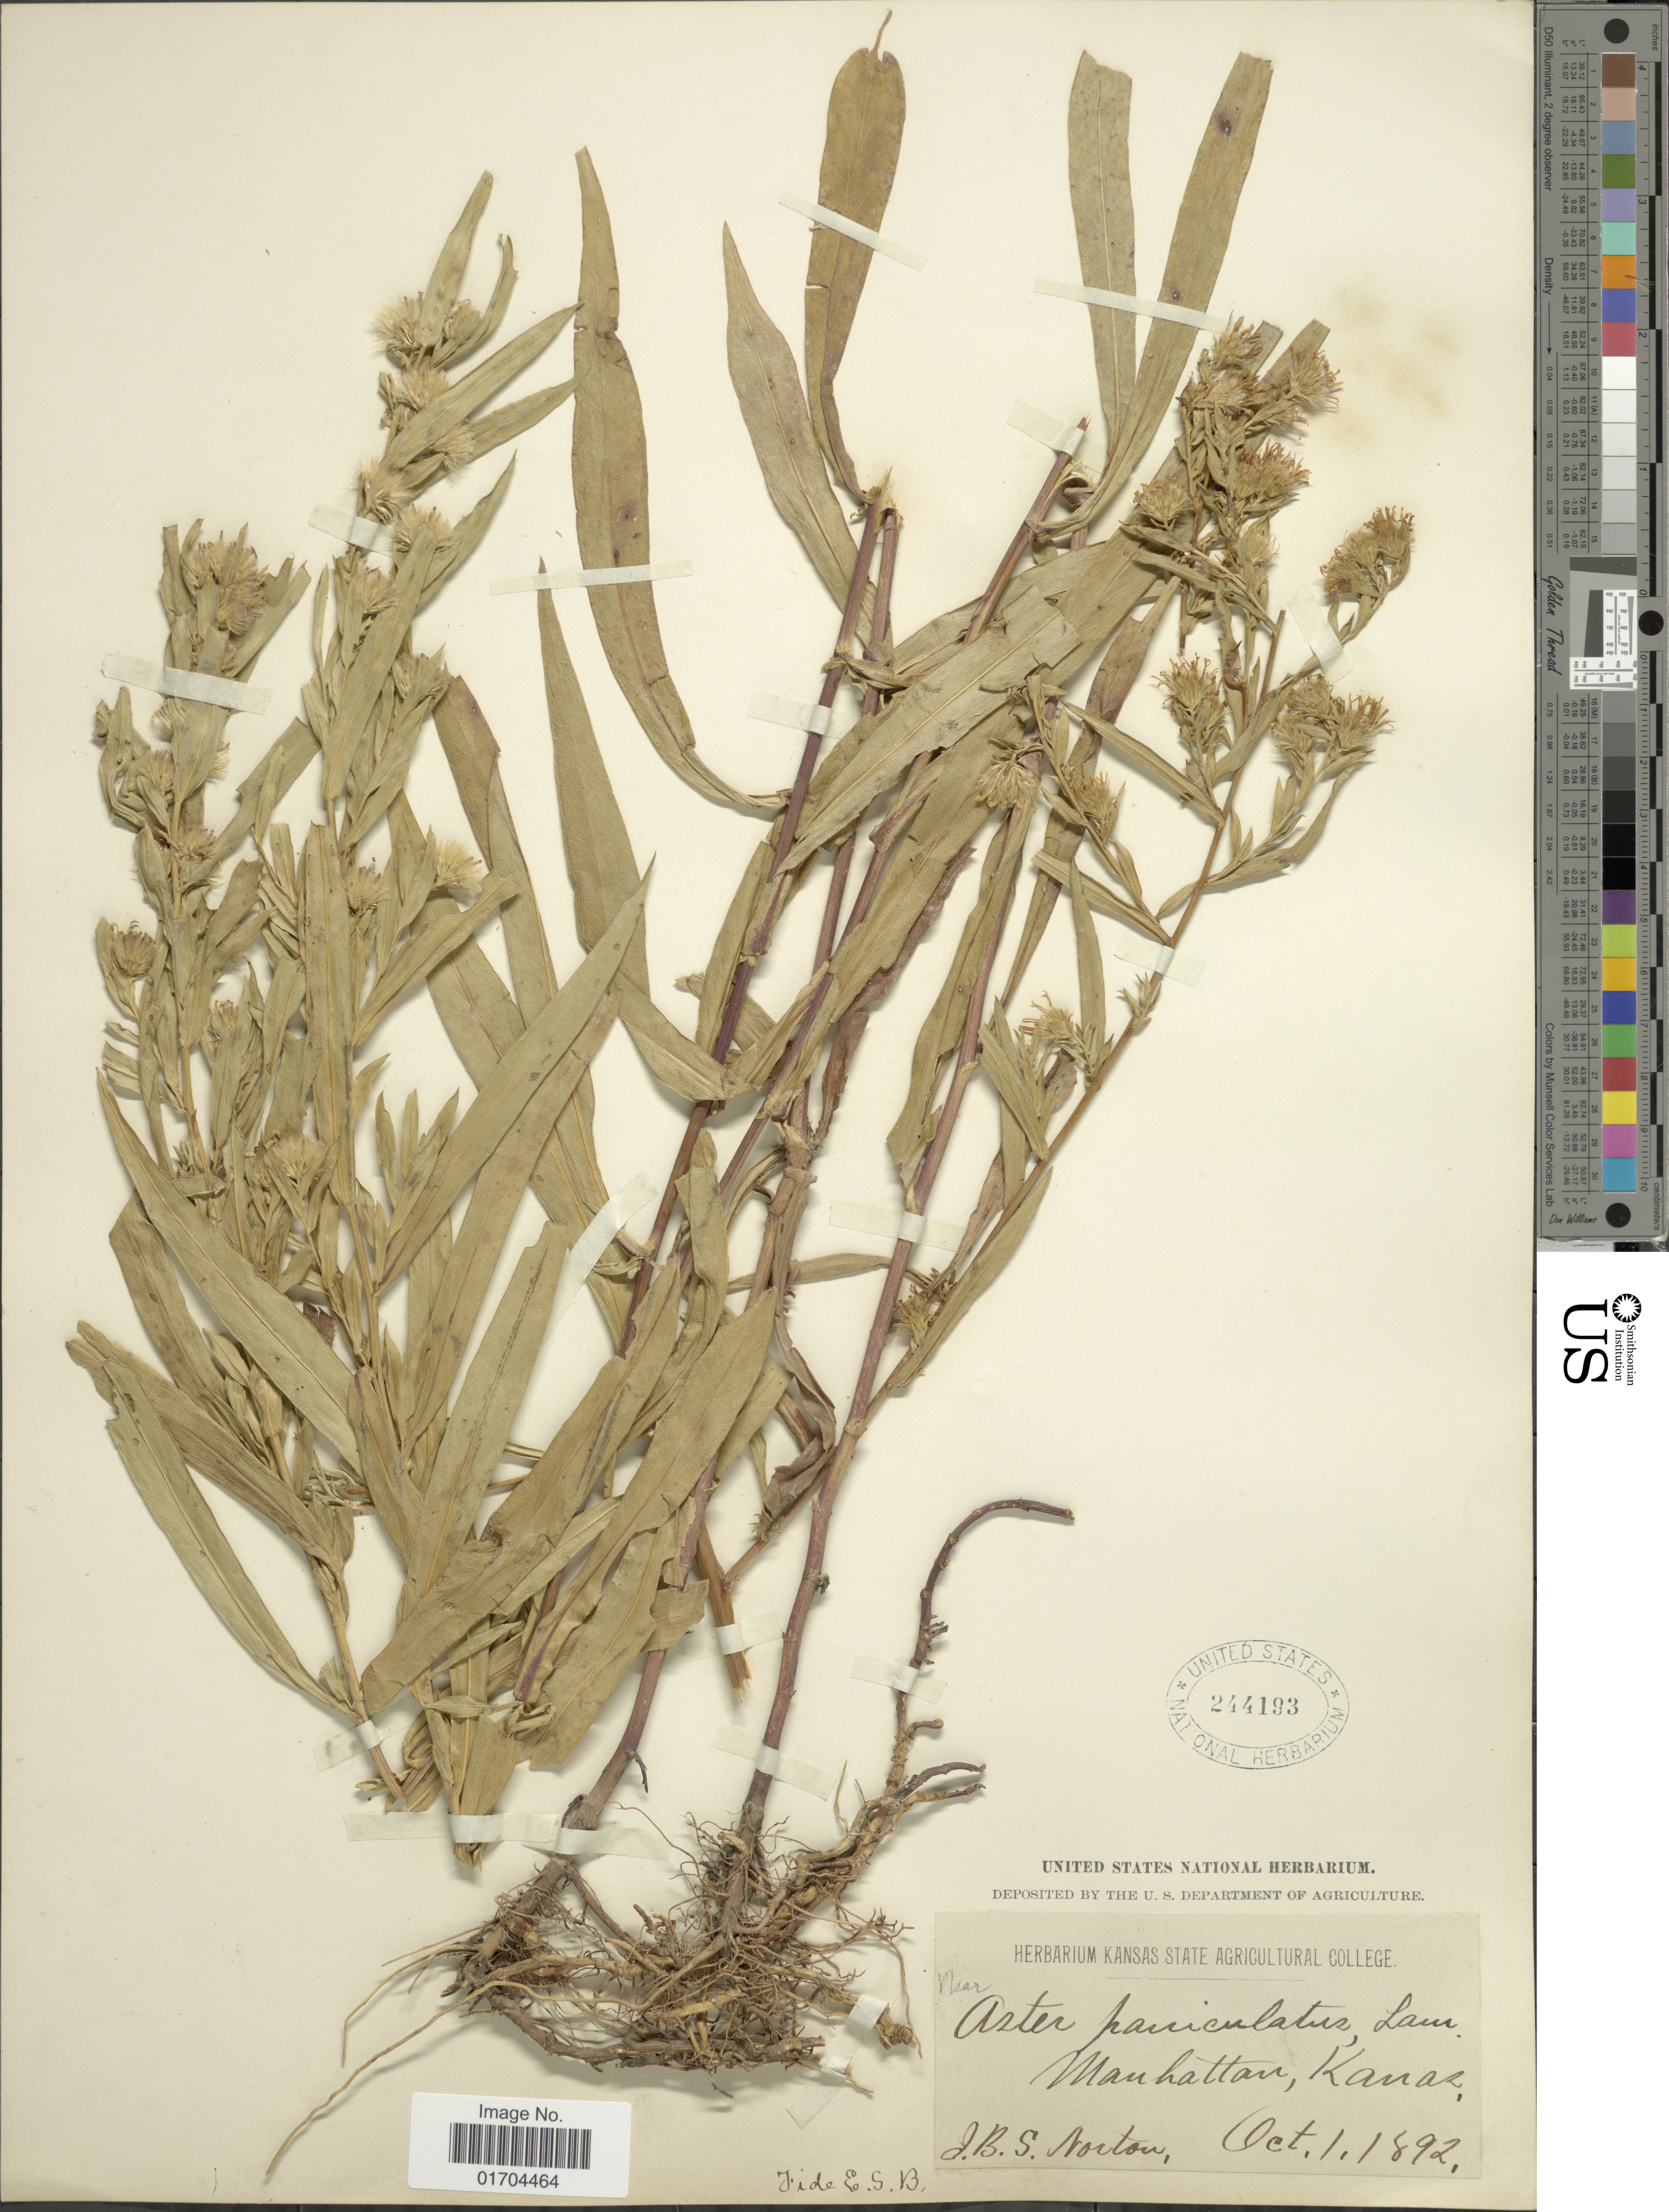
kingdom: Plantae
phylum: Tracheophyta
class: Magnoliopsida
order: Asterales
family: Asteraceae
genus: Symphyotrichum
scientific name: Symphyotrichum sp.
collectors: J. B. S. Norton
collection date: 1892-10-01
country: United States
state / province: Kansas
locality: Manhattan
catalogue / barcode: US 244193